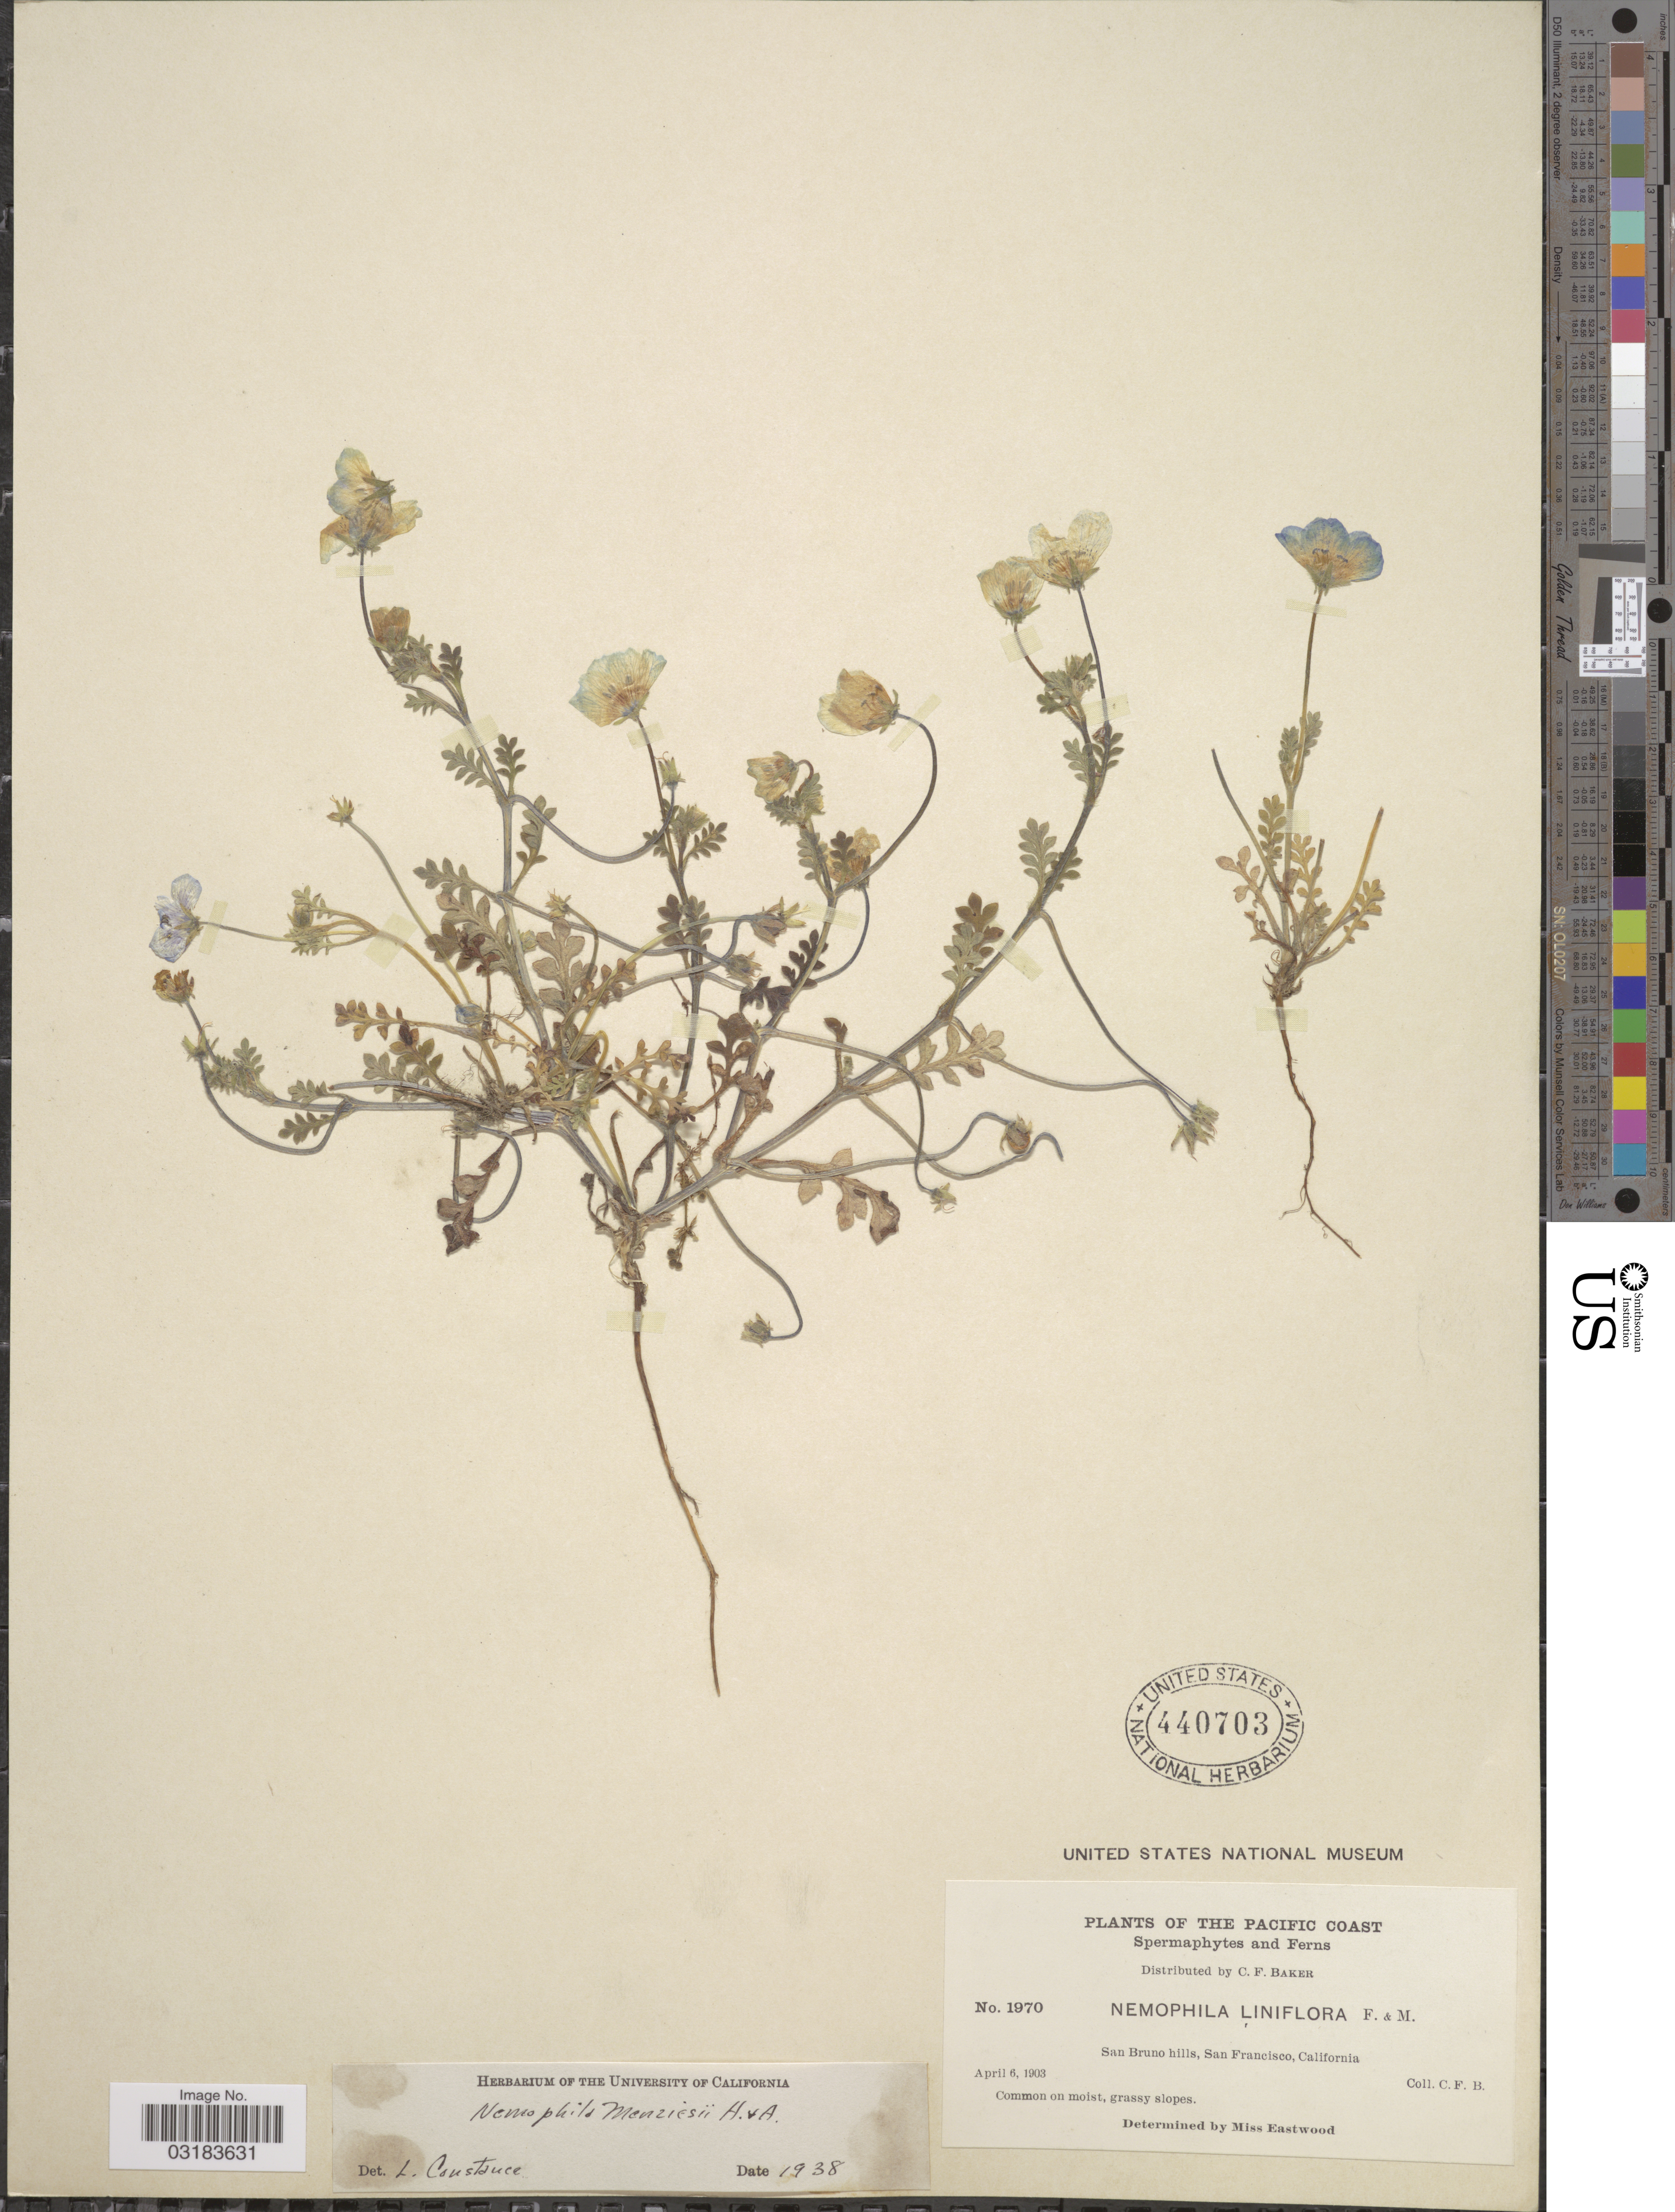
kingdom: Plantae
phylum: Tracheophyta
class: Magnoliopsida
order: Boraginales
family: Hydrophyllaceae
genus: Nemophila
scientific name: Nemophila menziesii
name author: Hook. & Arn.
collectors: C. F. Baker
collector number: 1970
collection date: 1903-04-06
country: United States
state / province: California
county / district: San Francisco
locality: The Pacific Coast. San Bruno hills, San Francisco.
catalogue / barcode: US 440703